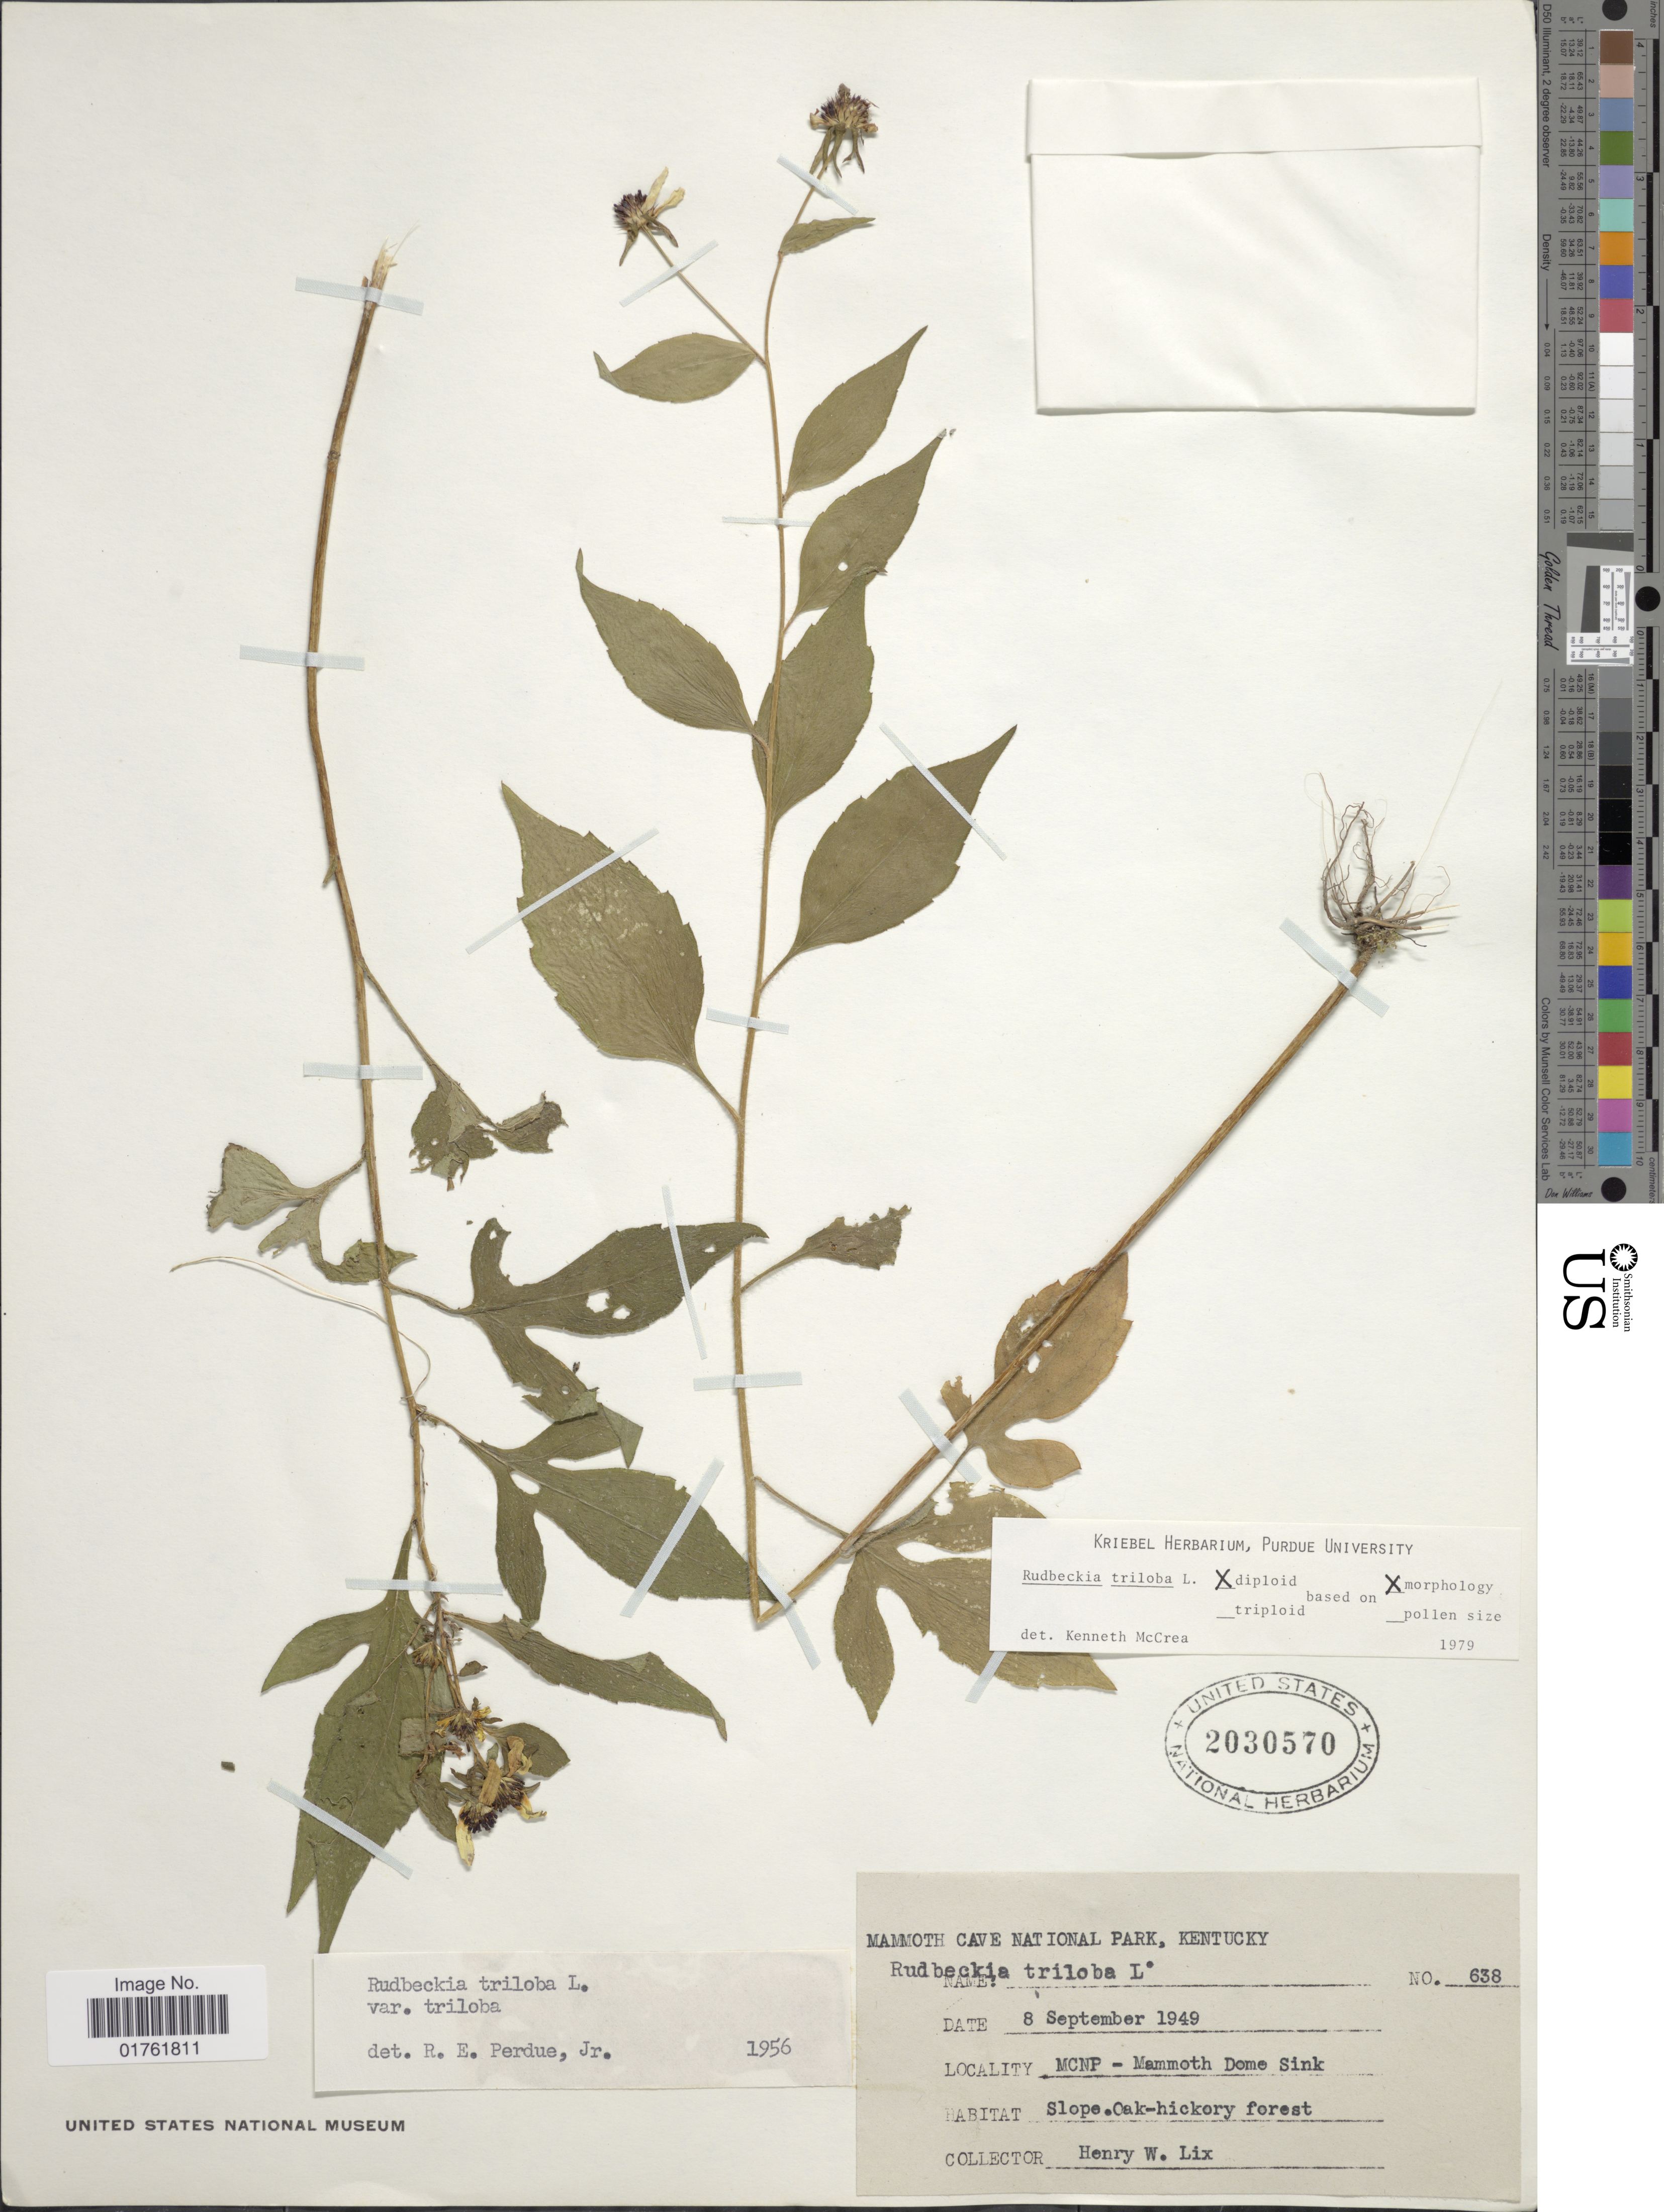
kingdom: Plantae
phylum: Tracheophyta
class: Magnoliopsida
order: Asterales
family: Asteraceae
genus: Rudbeckia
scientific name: Rudbeckia triloba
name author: L.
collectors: H. W. Lix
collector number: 638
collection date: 1949-09-08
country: United States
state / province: Kentucky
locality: Mammoth Cave National Park, Echo River,MCNP - Mammoth Dome Sink, Slope. Oak-hickory forest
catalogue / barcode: US 2030570